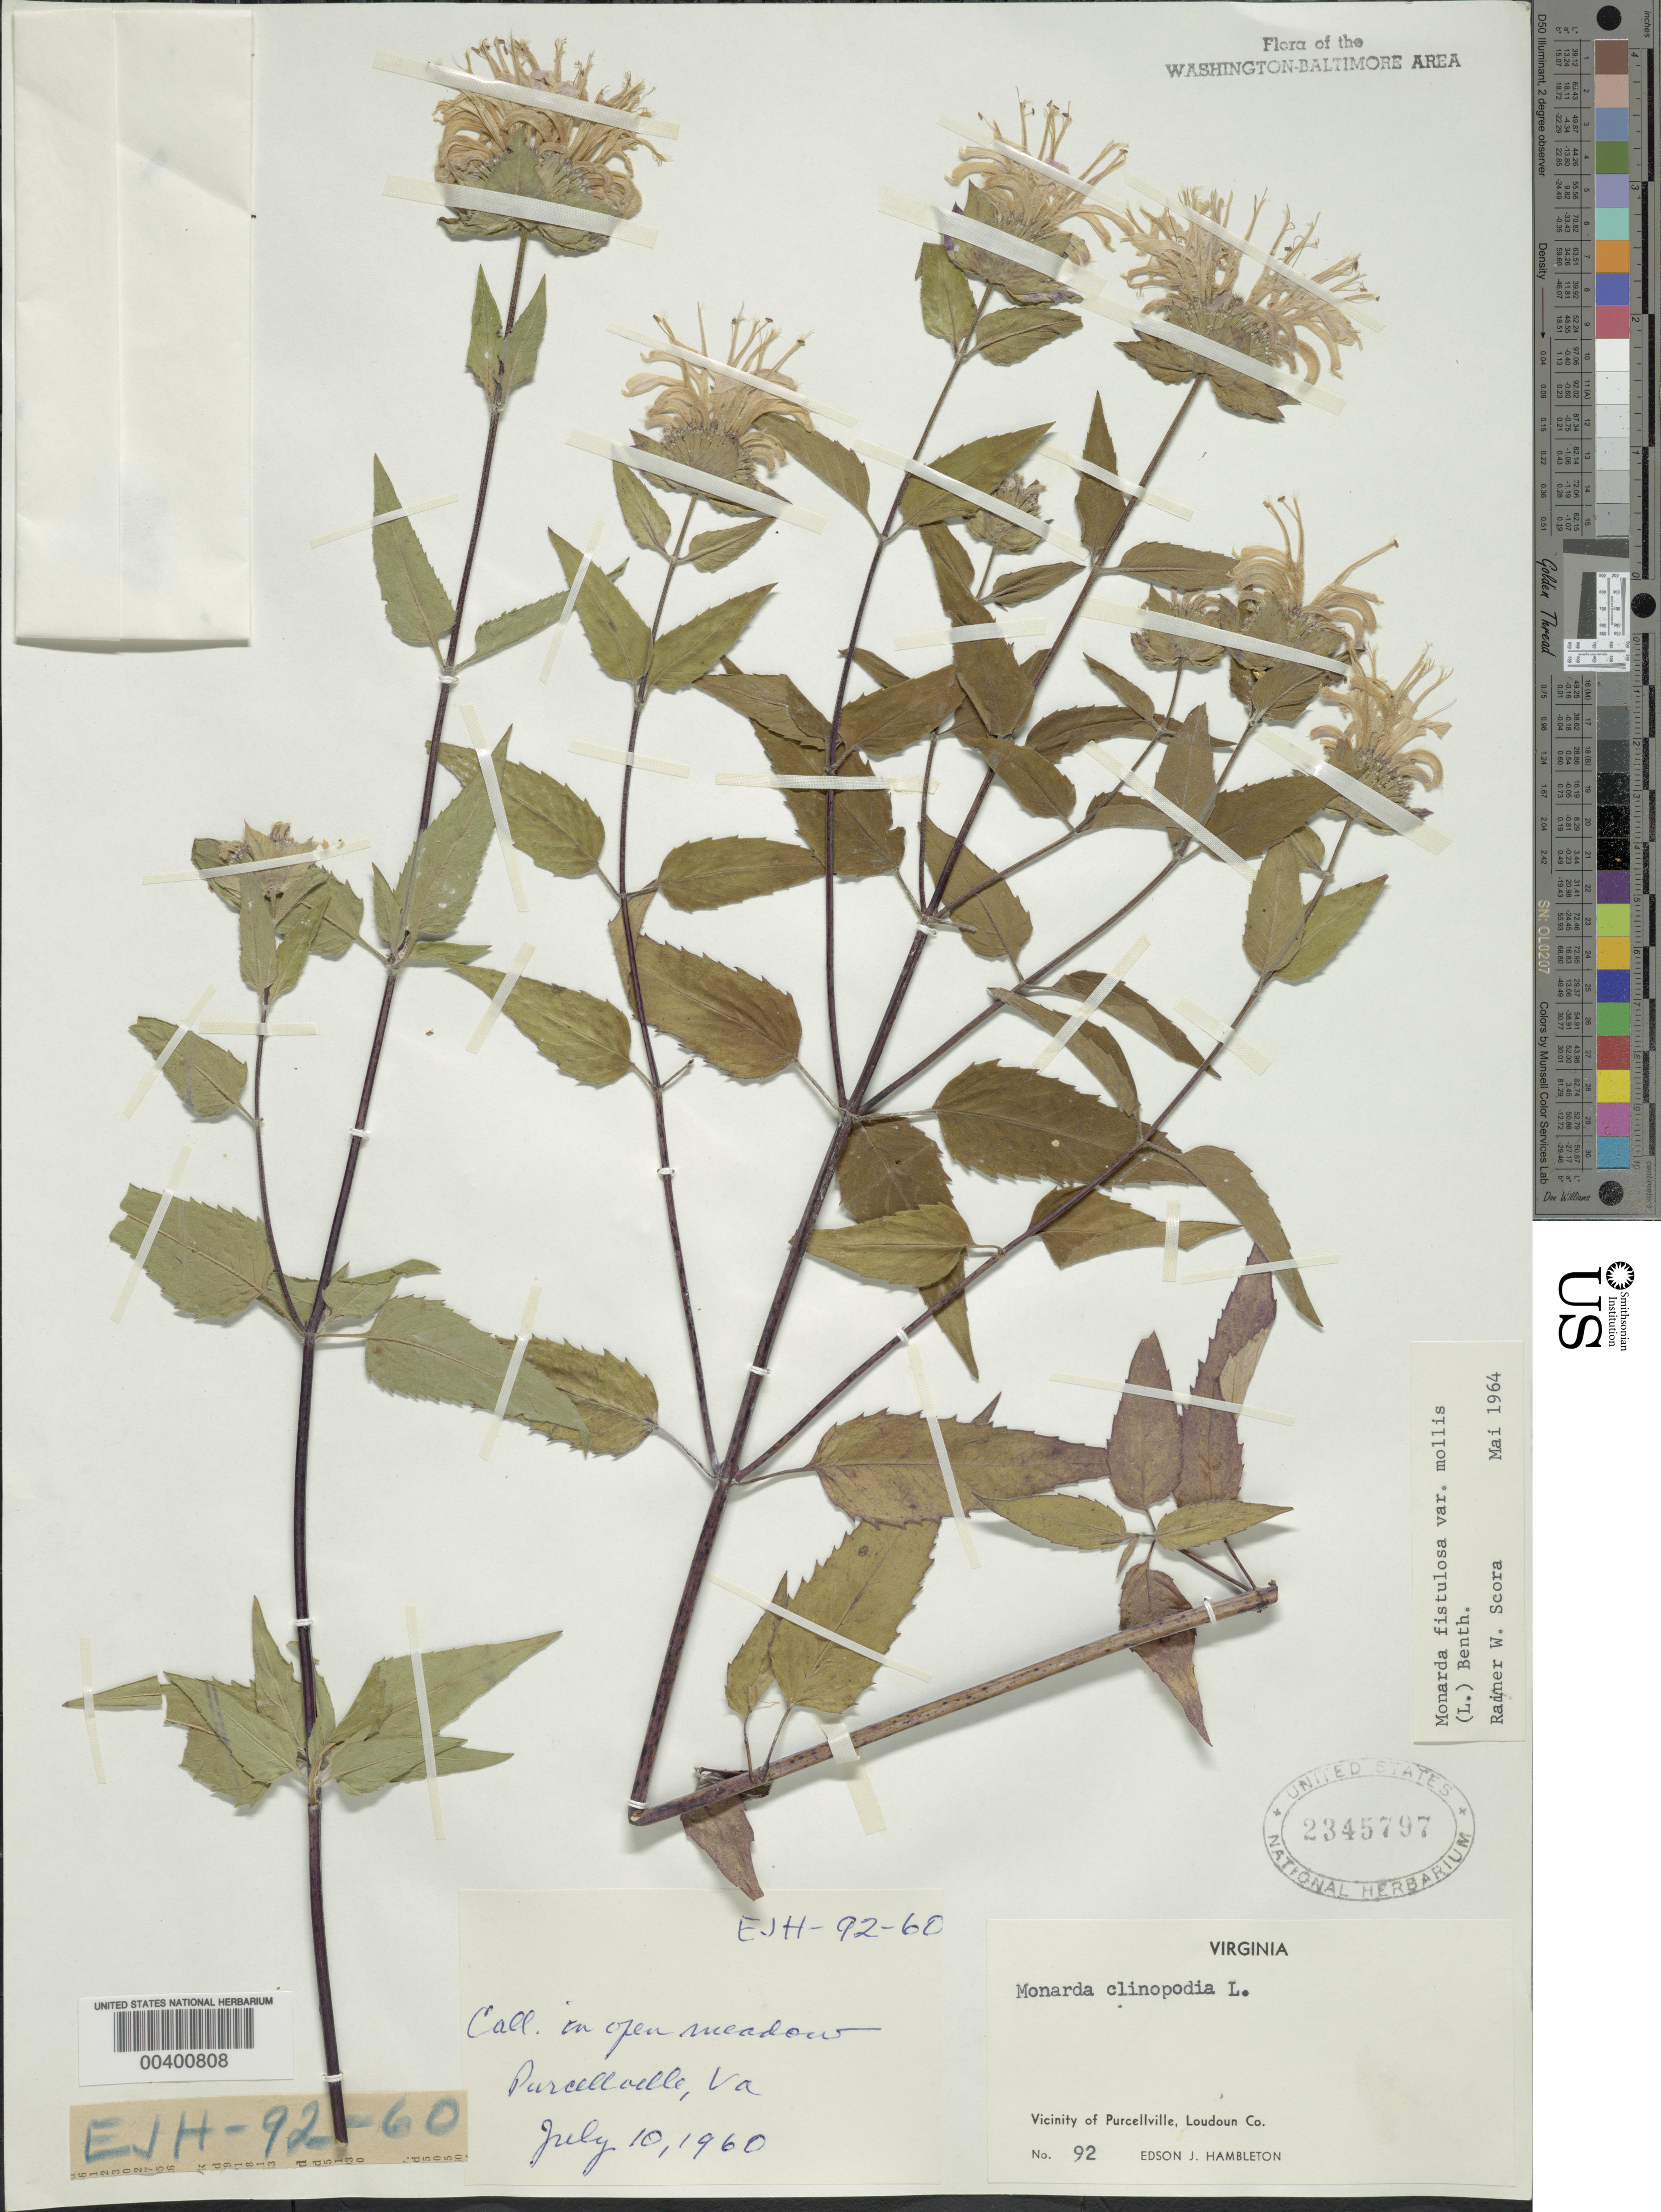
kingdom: Plantae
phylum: Tracheophyta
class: Magnoliopsida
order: Lamiales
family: Lamiaceae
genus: Monarda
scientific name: Monarda fistulosa var. mollis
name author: (L.) L.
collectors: E. Hambleton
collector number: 92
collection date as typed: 10 Jul 1960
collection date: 1960-07-10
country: United States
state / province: Virginia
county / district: Loudoun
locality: Purcellville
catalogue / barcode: US 2345797